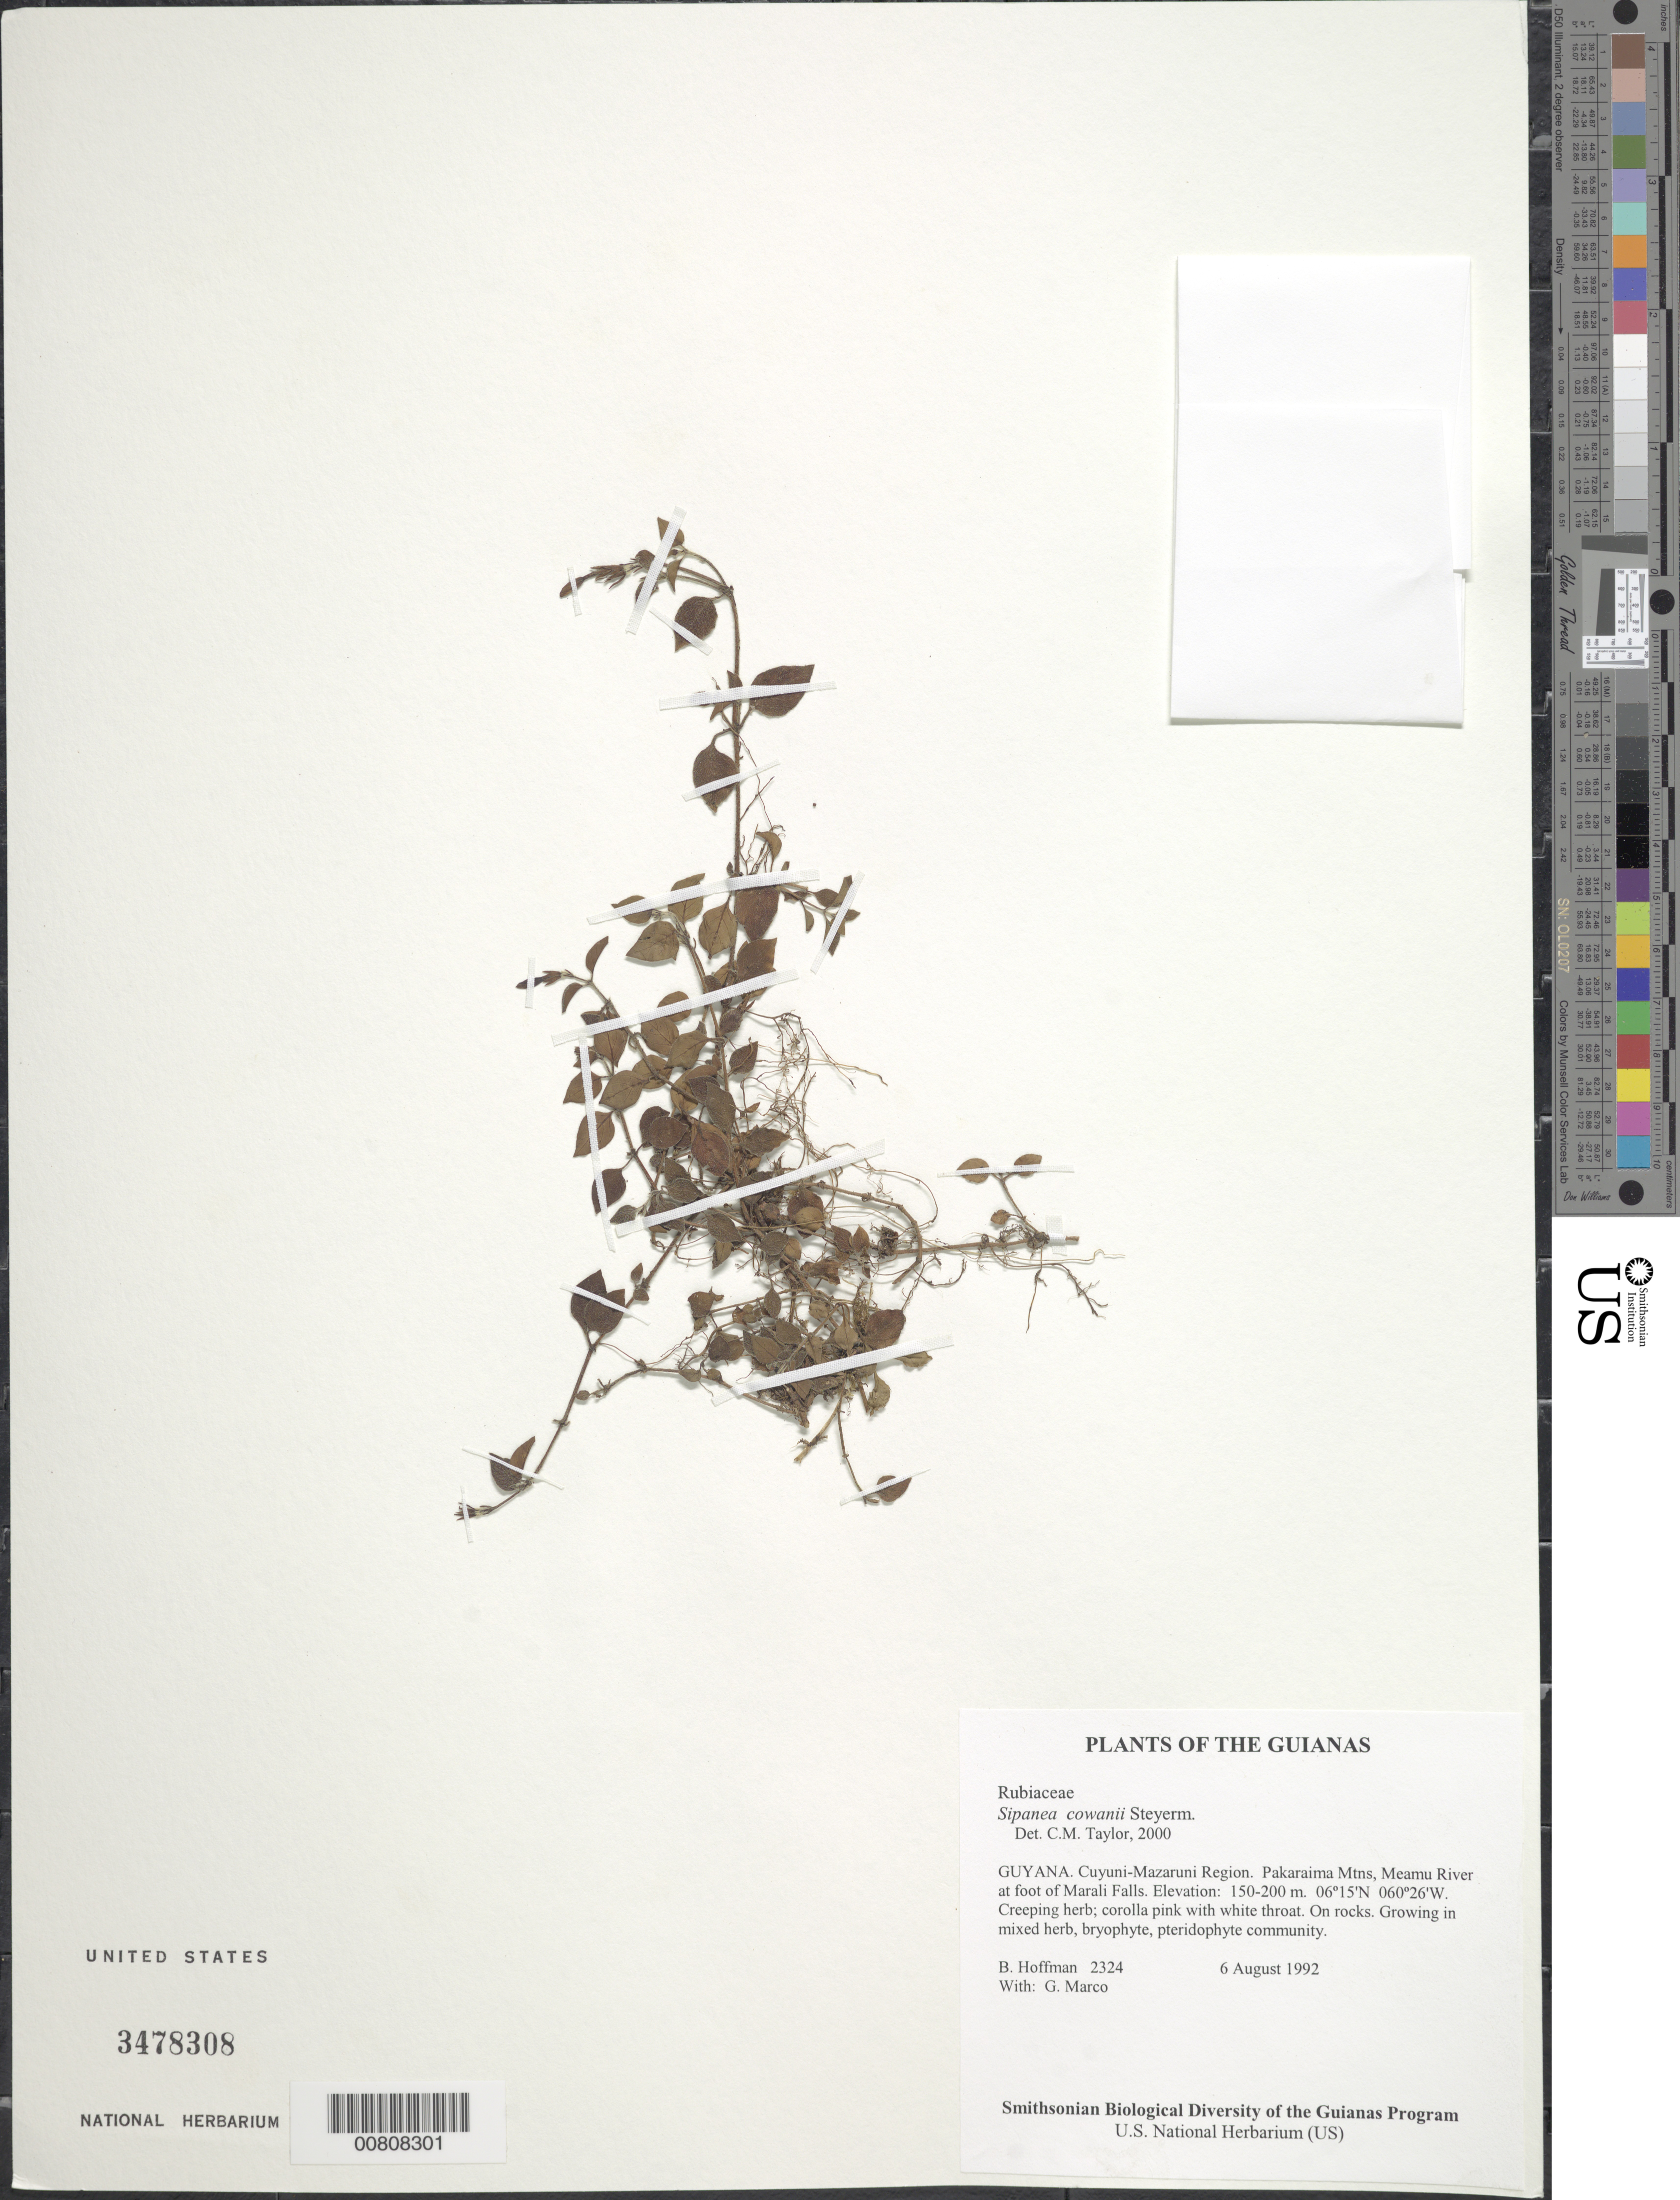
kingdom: Plantae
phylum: Tracheophyta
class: Magnoliopsida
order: Gentianales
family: Rubiaceae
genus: Sipanea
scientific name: Sipanea cowanii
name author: Steyerm.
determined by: Taylor, Charlotte M.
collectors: B. Hoffman & G. Marco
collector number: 2324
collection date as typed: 6 August 1992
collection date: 1992-08-06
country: Guyana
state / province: Cuyuni-Mazaruni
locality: Pakaraima Mountains, Meamu River at foot of Marali Falls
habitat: Large sandstone boulders, many terrestrial bromeliads. Mixed forest on steep cliffs above river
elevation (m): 150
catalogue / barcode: US 3478308